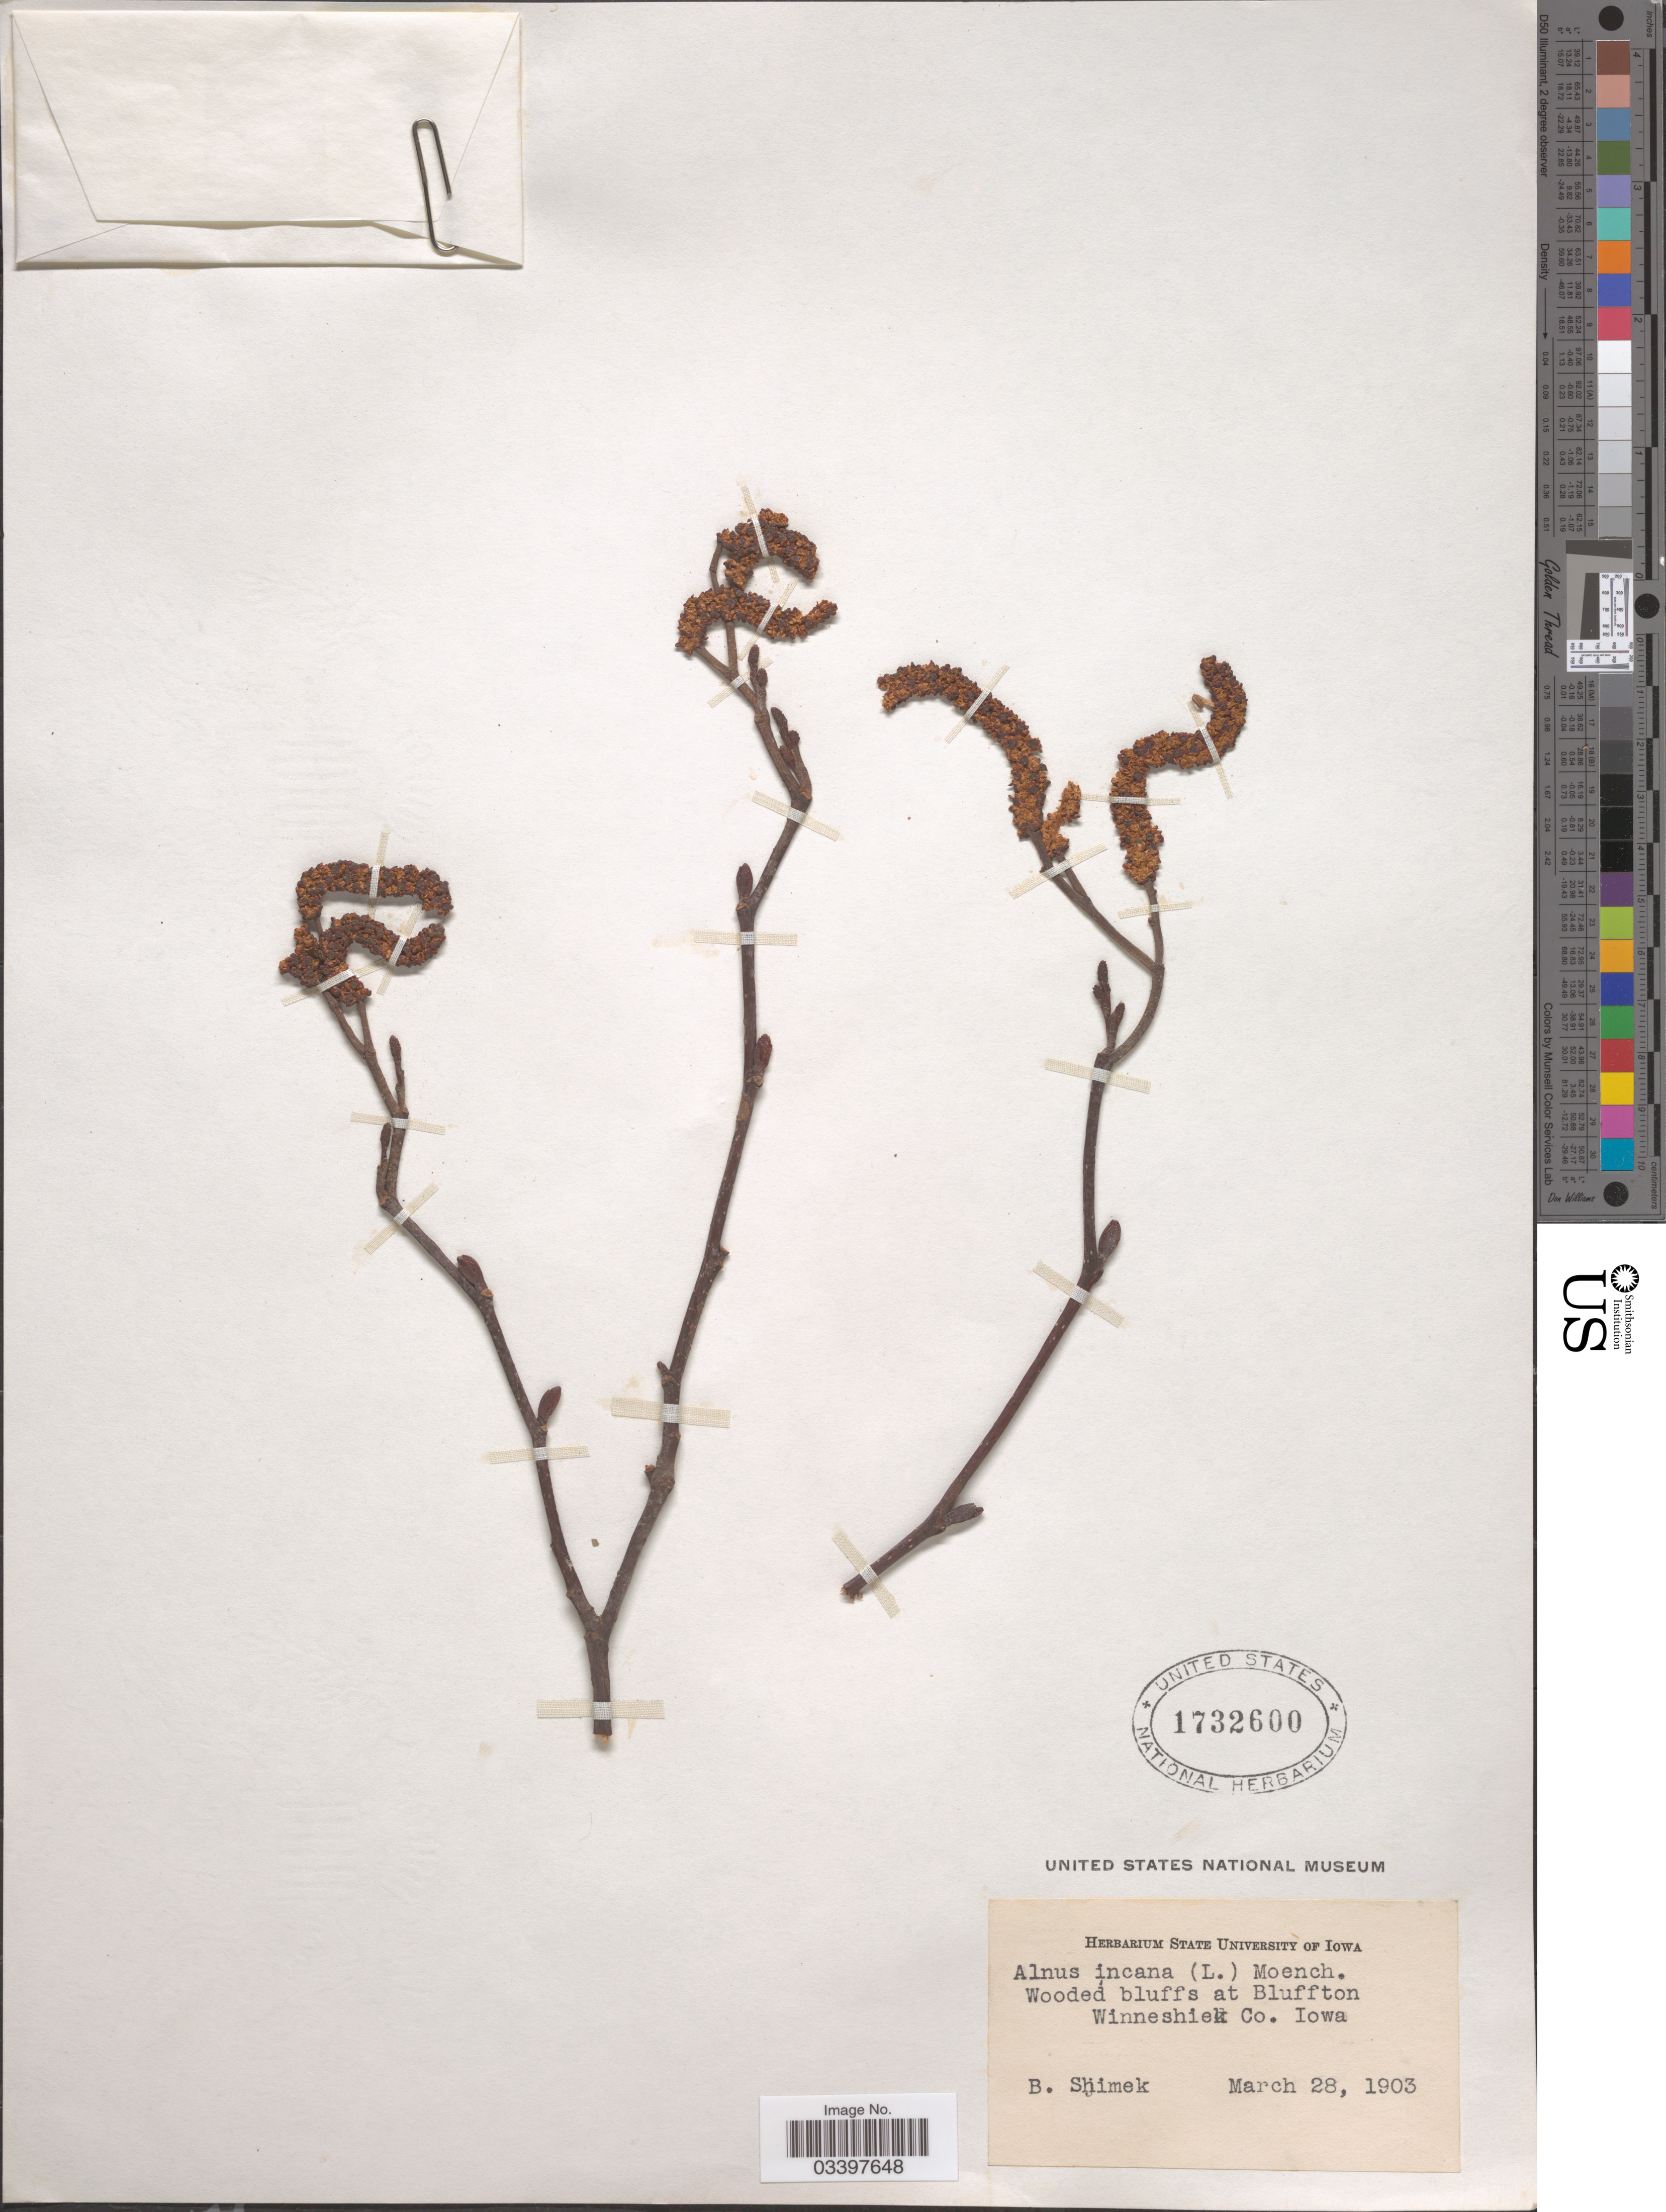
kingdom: Plantae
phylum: Tracheophyta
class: Magnoliopsida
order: Fagales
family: Betulaceae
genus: Alnus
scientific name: Alnus incana subsp. rugosa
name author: (Du Roi) R.T. Clausen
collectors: B. Shimek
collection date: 1903-03-28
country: United States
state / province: Iowa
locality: Wooded bluffs at Bluffton. Winneshiek Co.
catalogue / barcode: US 1732600